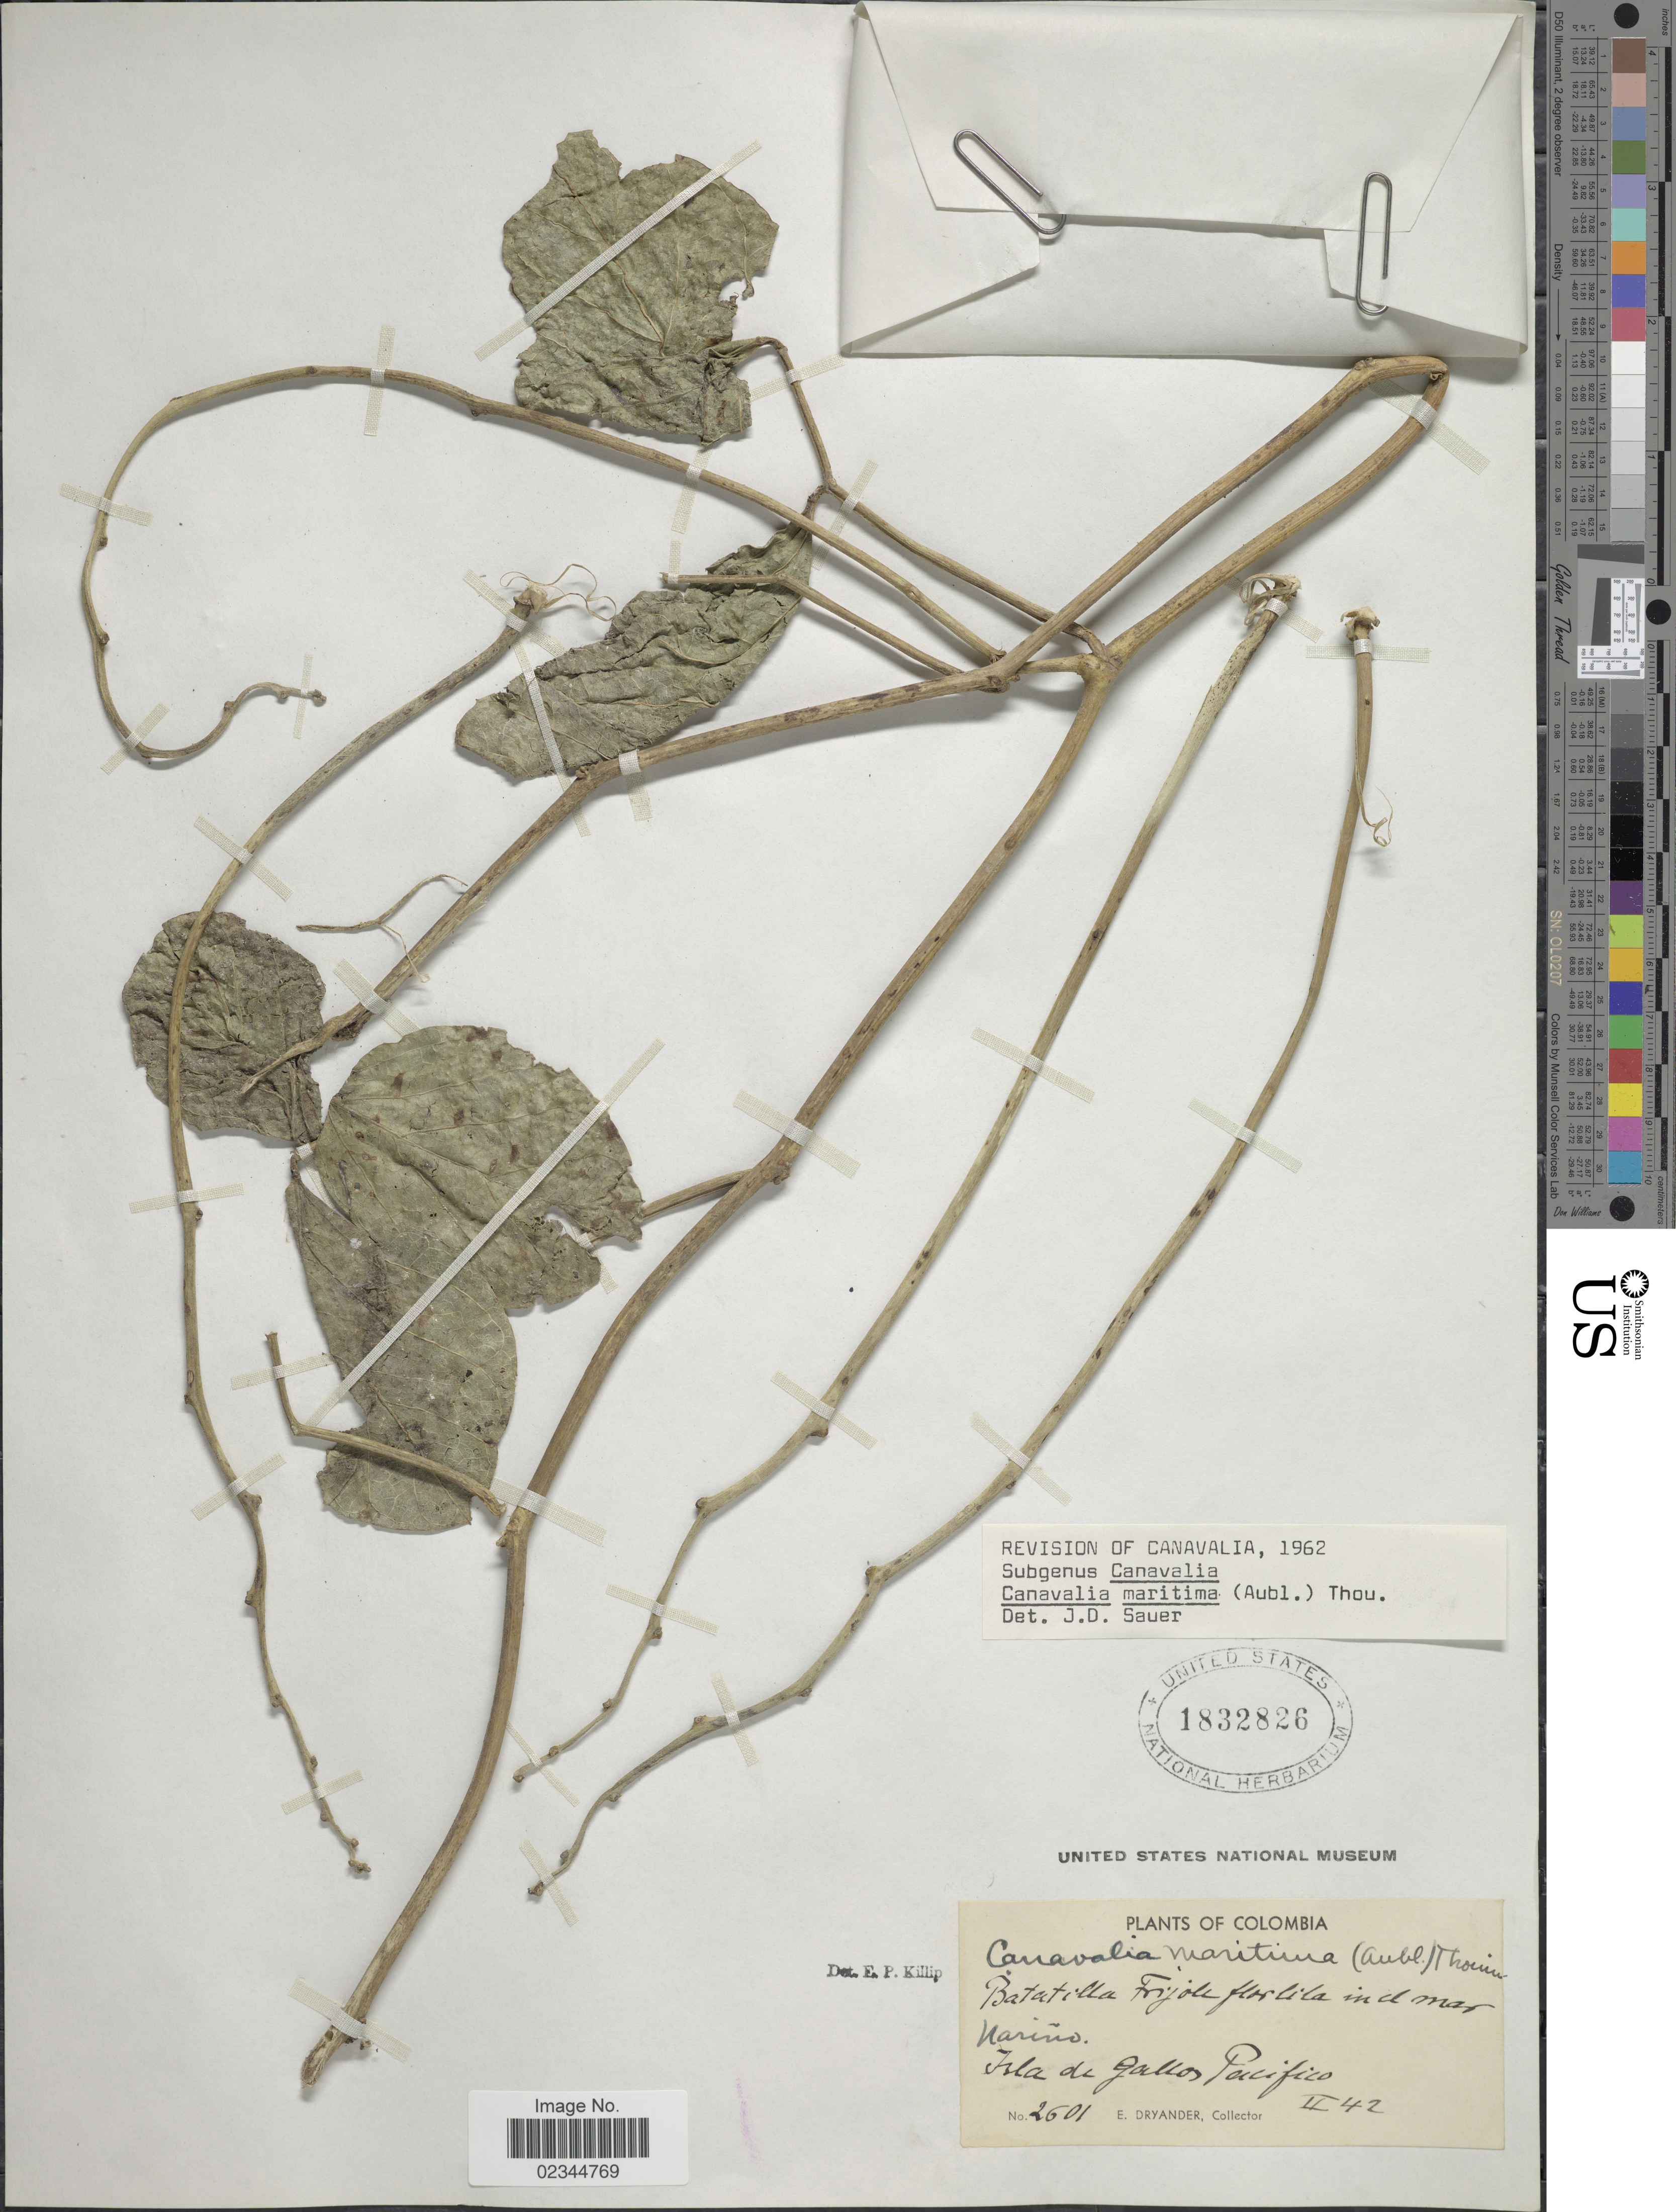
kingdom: Plantae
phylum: Tracheophyta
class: Magnoliopsida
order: Fabales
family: Fabaceae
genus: Canavalia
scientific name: Canavalia rosea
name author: (Sw.) DC.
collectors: E. Dryander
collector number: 2601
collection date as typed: Transcribed d/m/y: /2/42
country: Colombia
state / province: Nariño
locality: Isla de Gallos Pacifico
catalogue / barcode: US 1832826